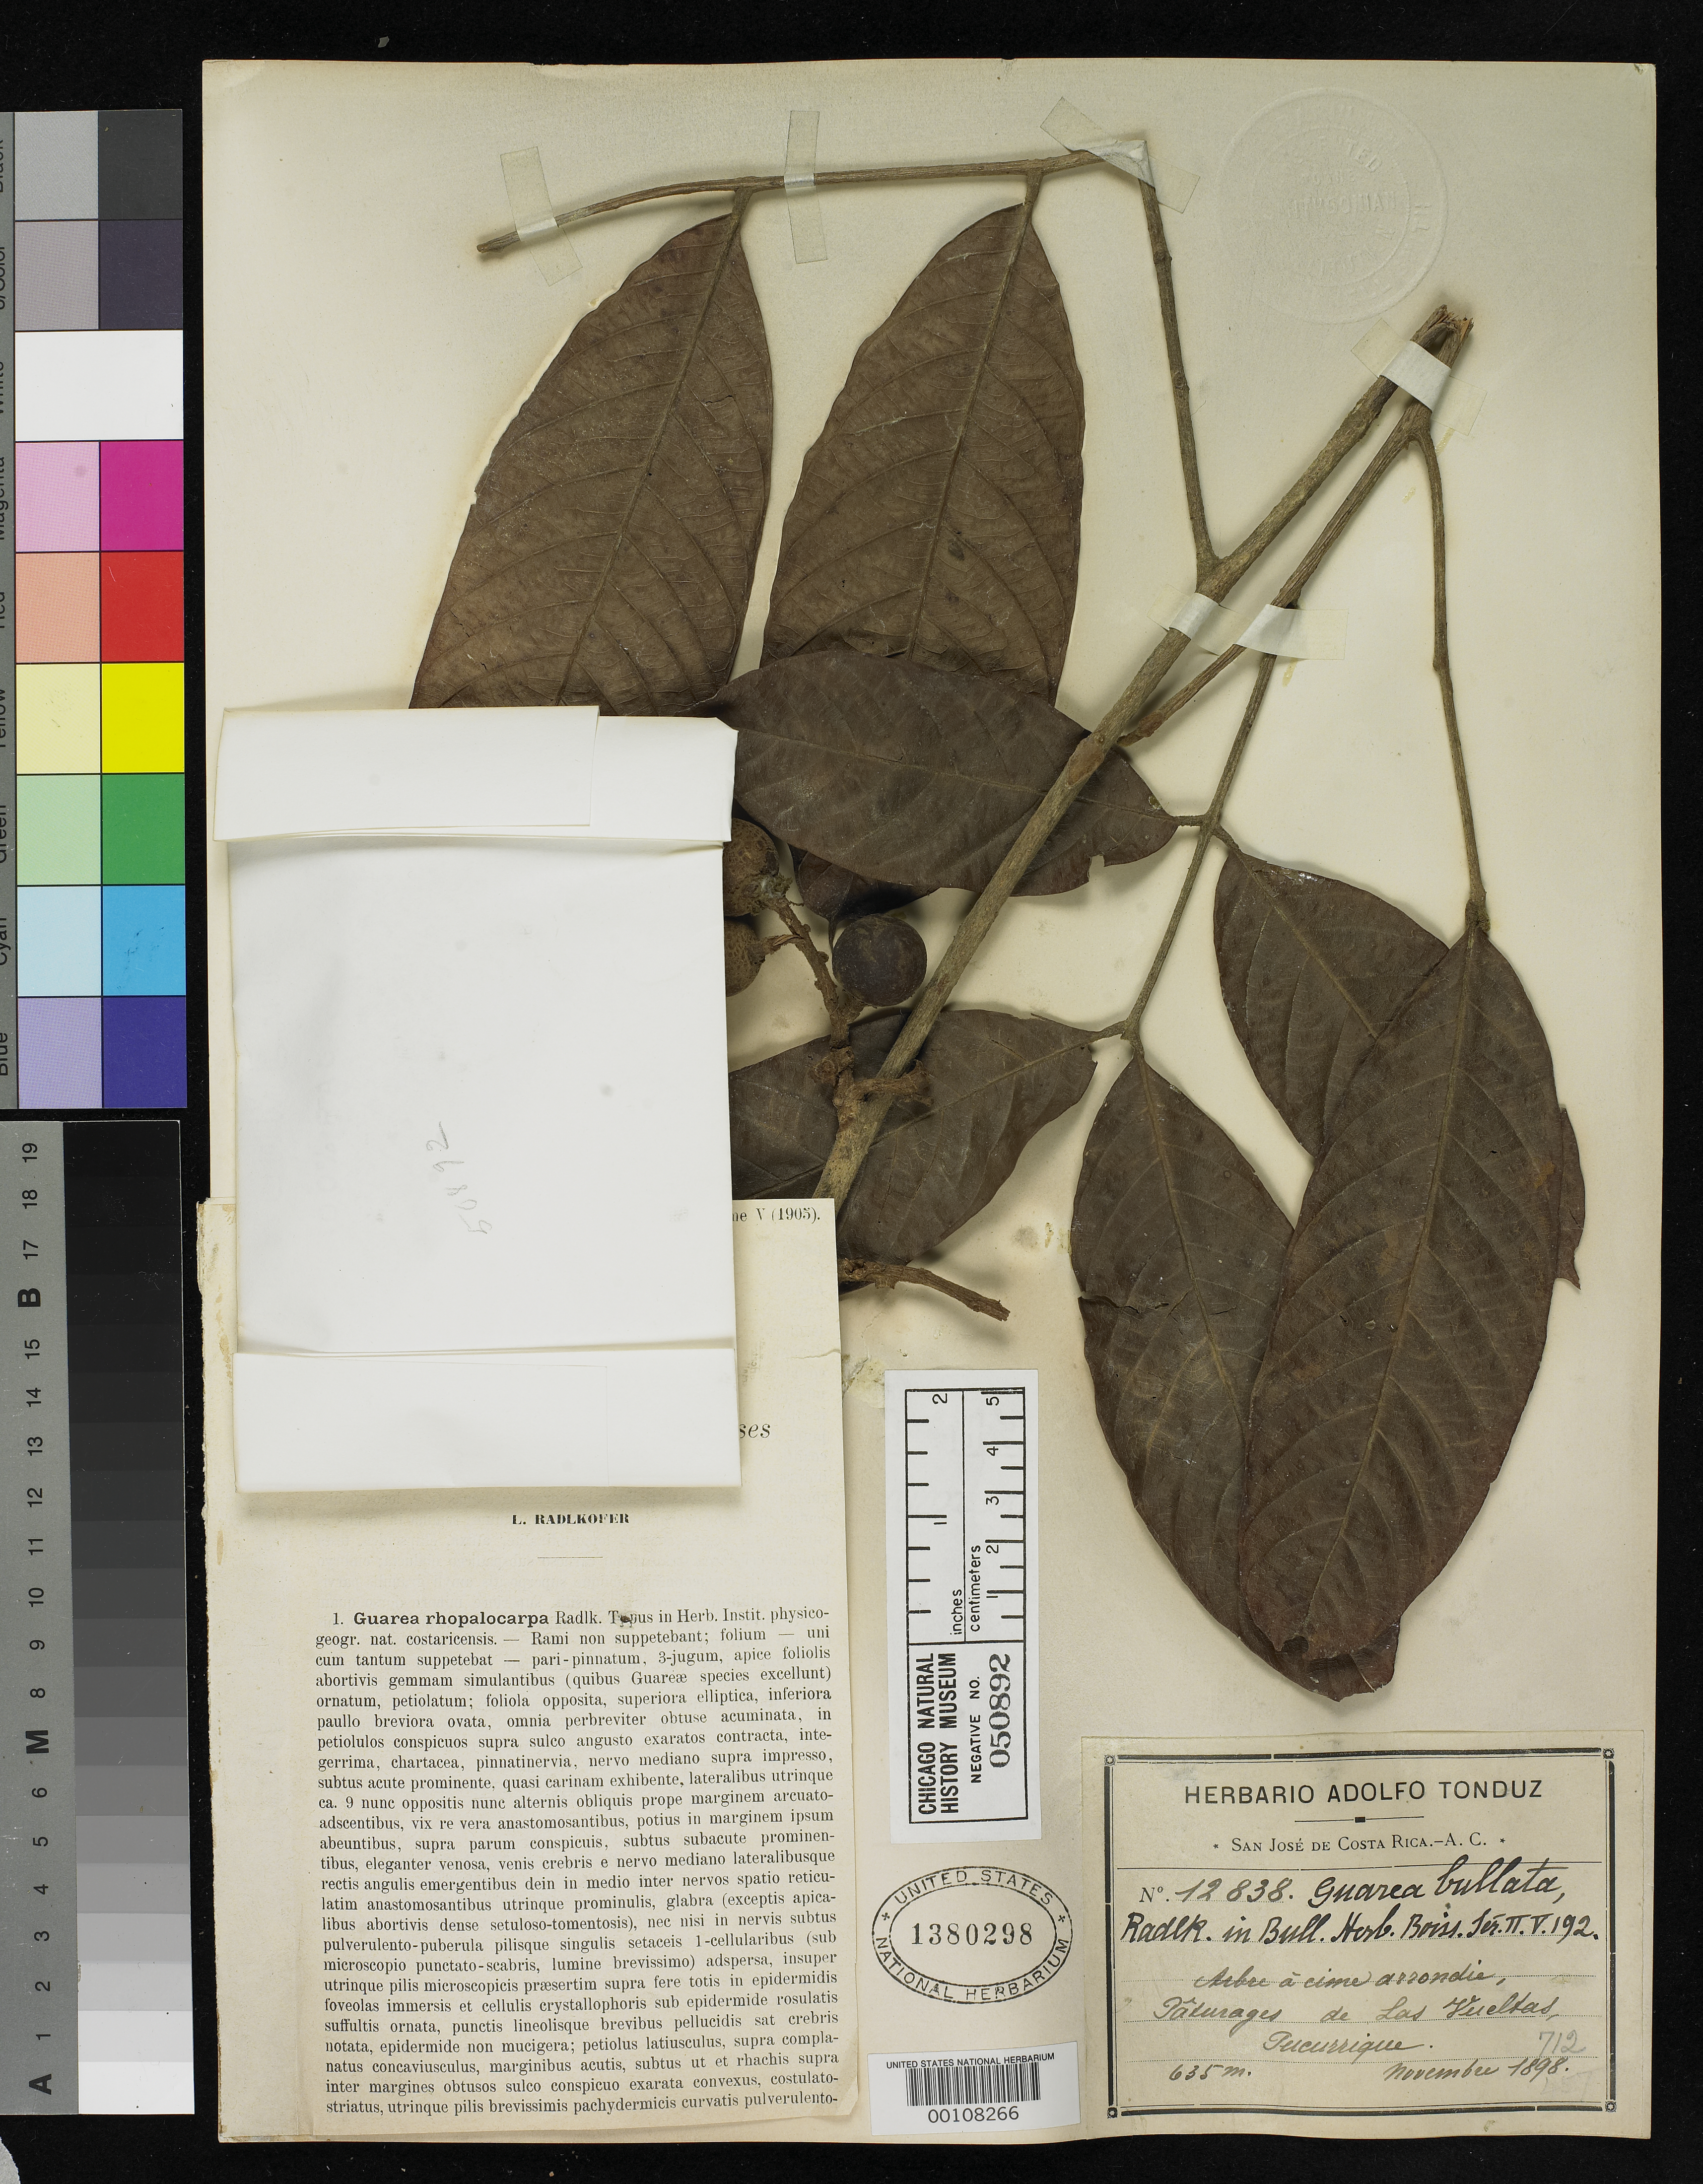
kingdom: Plantae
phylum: Tracheophyta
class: Magnoliopsida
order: Sapindales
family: Meliaceae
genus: Guarea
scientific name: Guarea bullata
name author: Radlk.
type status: Isotype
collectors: A. Tonduz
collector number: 12838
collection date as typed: Nov 1898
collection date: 1898-11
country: Costa Rica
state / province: San José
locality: Paturages de Las Vueltas, Tucurrique.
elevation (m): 635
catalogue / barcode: US 1380298